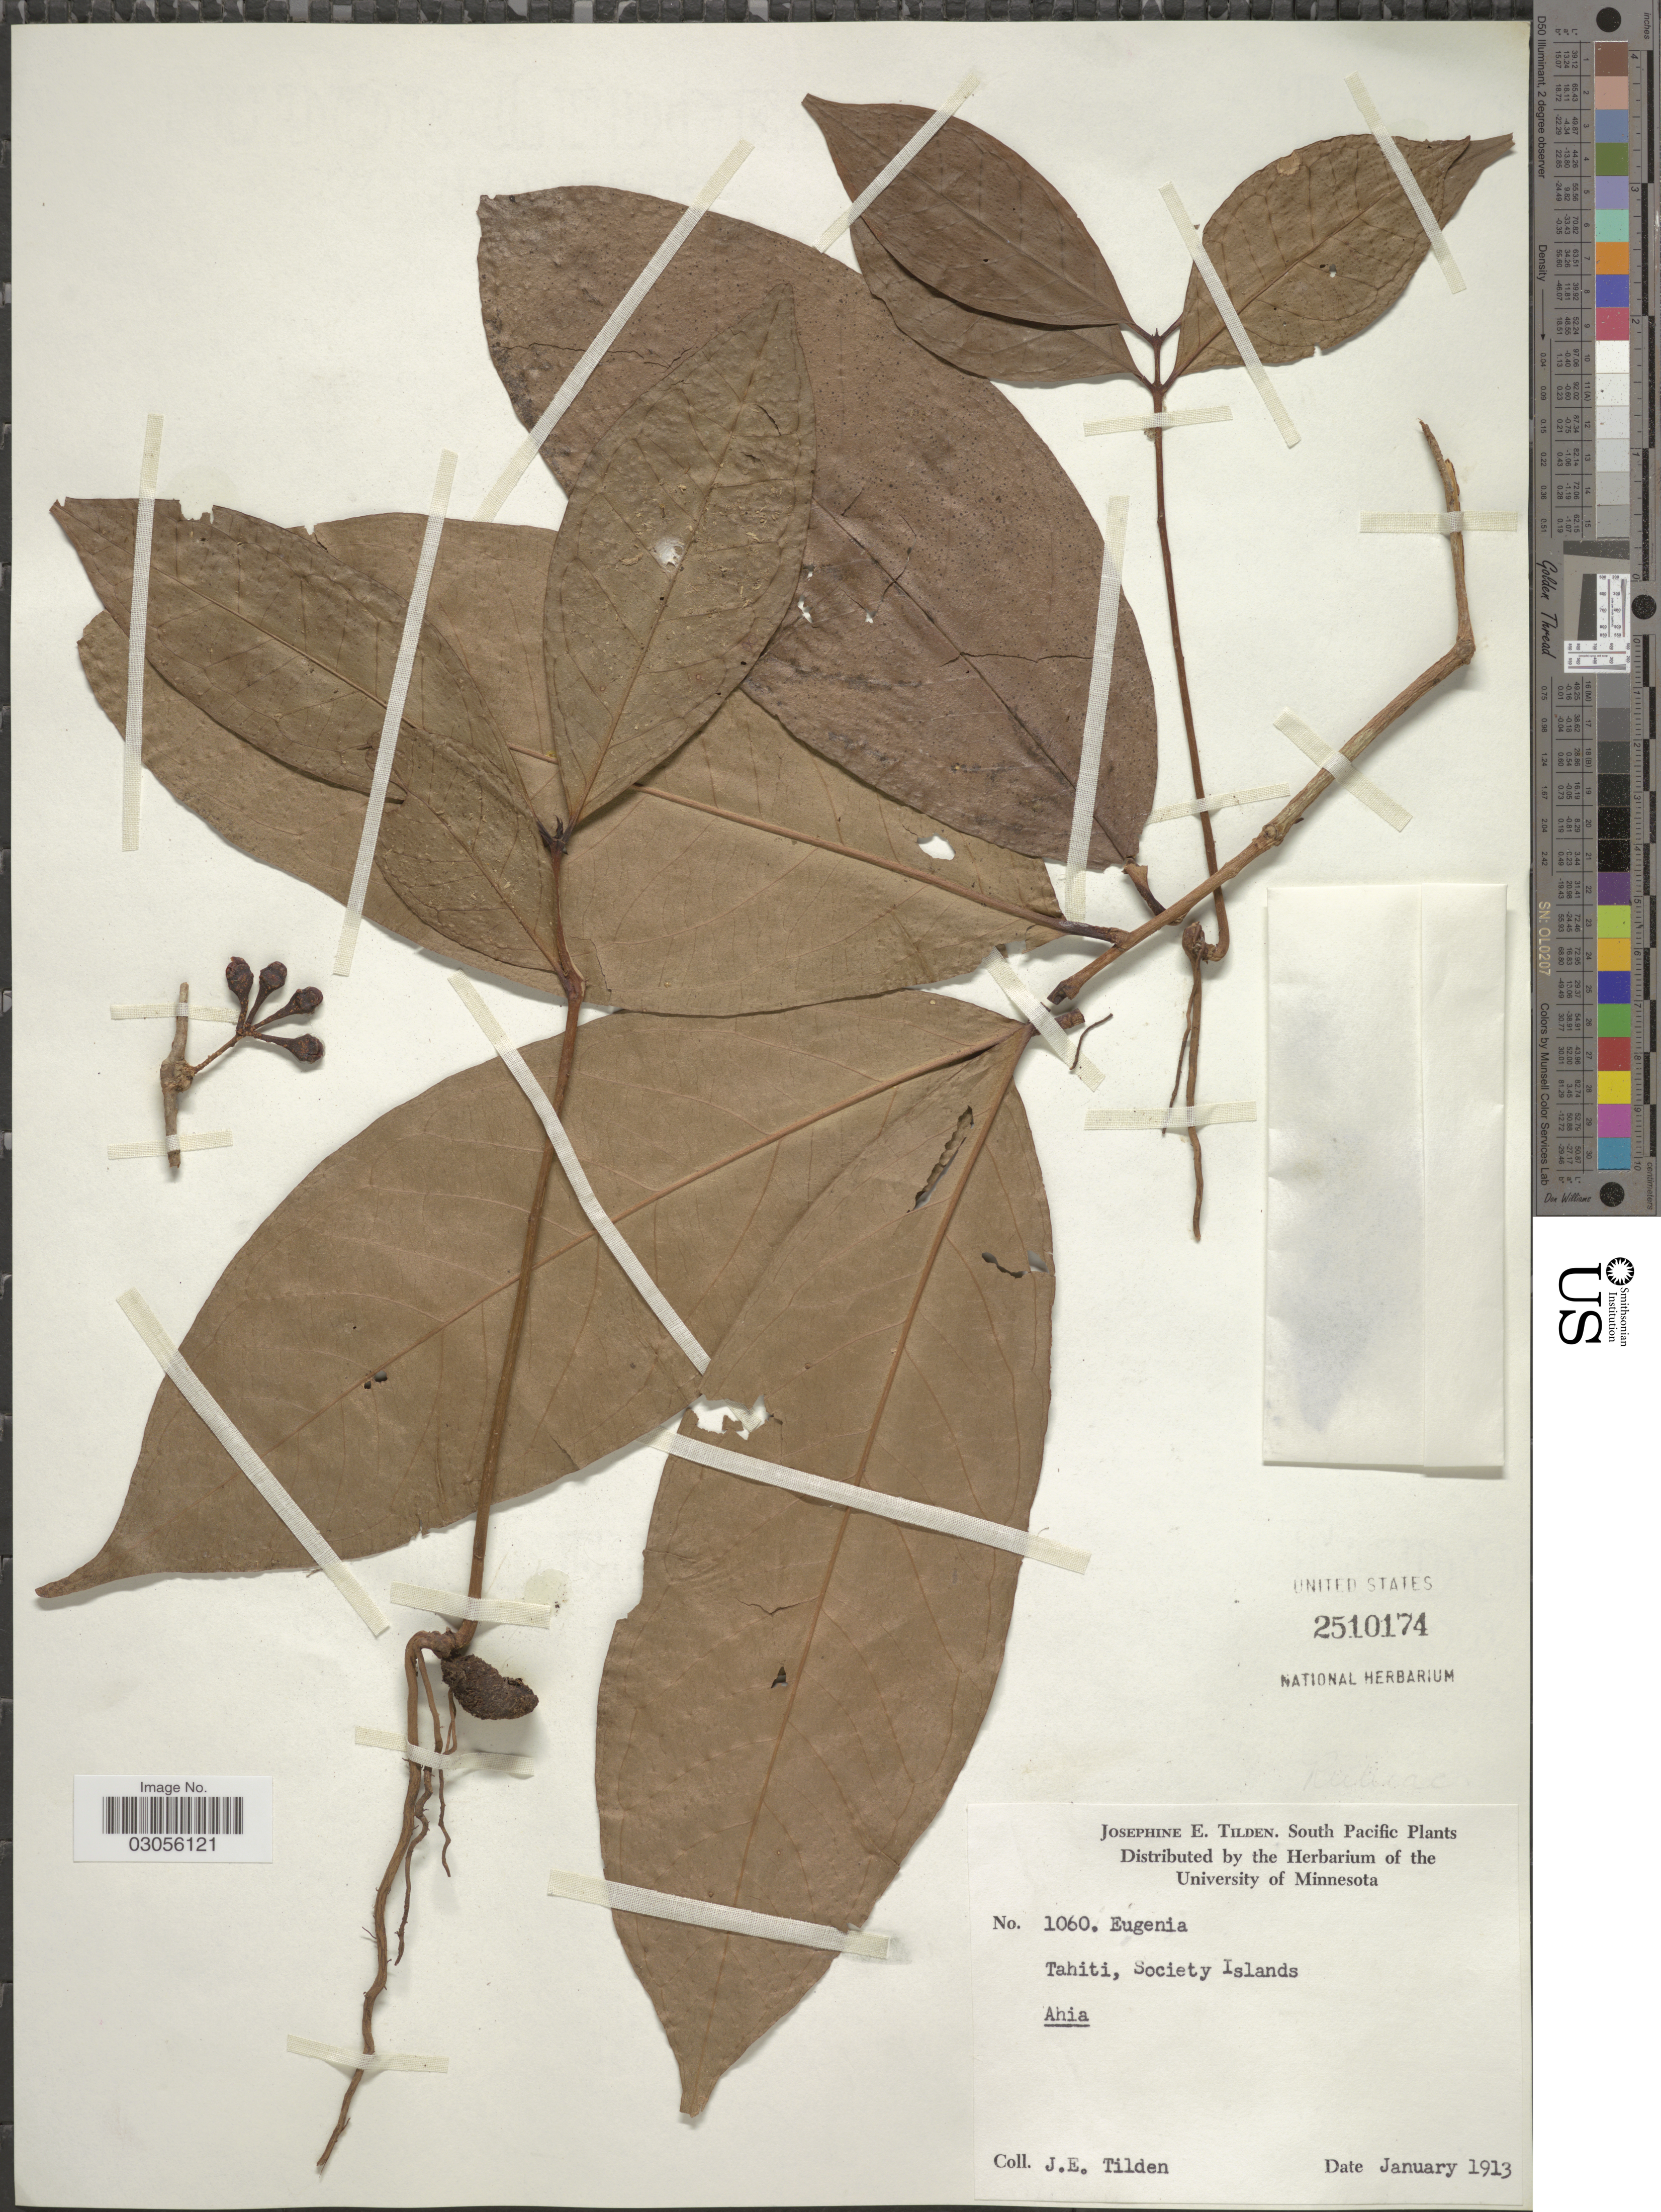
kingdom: Plantae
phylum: Tracheophyta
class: Magnoliopsida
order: Myrtales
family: Myrtaceae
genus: Syzygium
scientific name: Syzygium malaccense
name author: (L.) Merr. & L.M. Perry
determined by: Strong, Mark T., (BOT), Smithsonian Institution - National Museum of Natural History (UNITED STATES)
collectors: J. E. Tilden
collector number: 1060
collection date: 1913-01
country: French Polynesia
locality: Tahiti, Society Islands. South Pacific.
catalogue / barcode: US 2510174